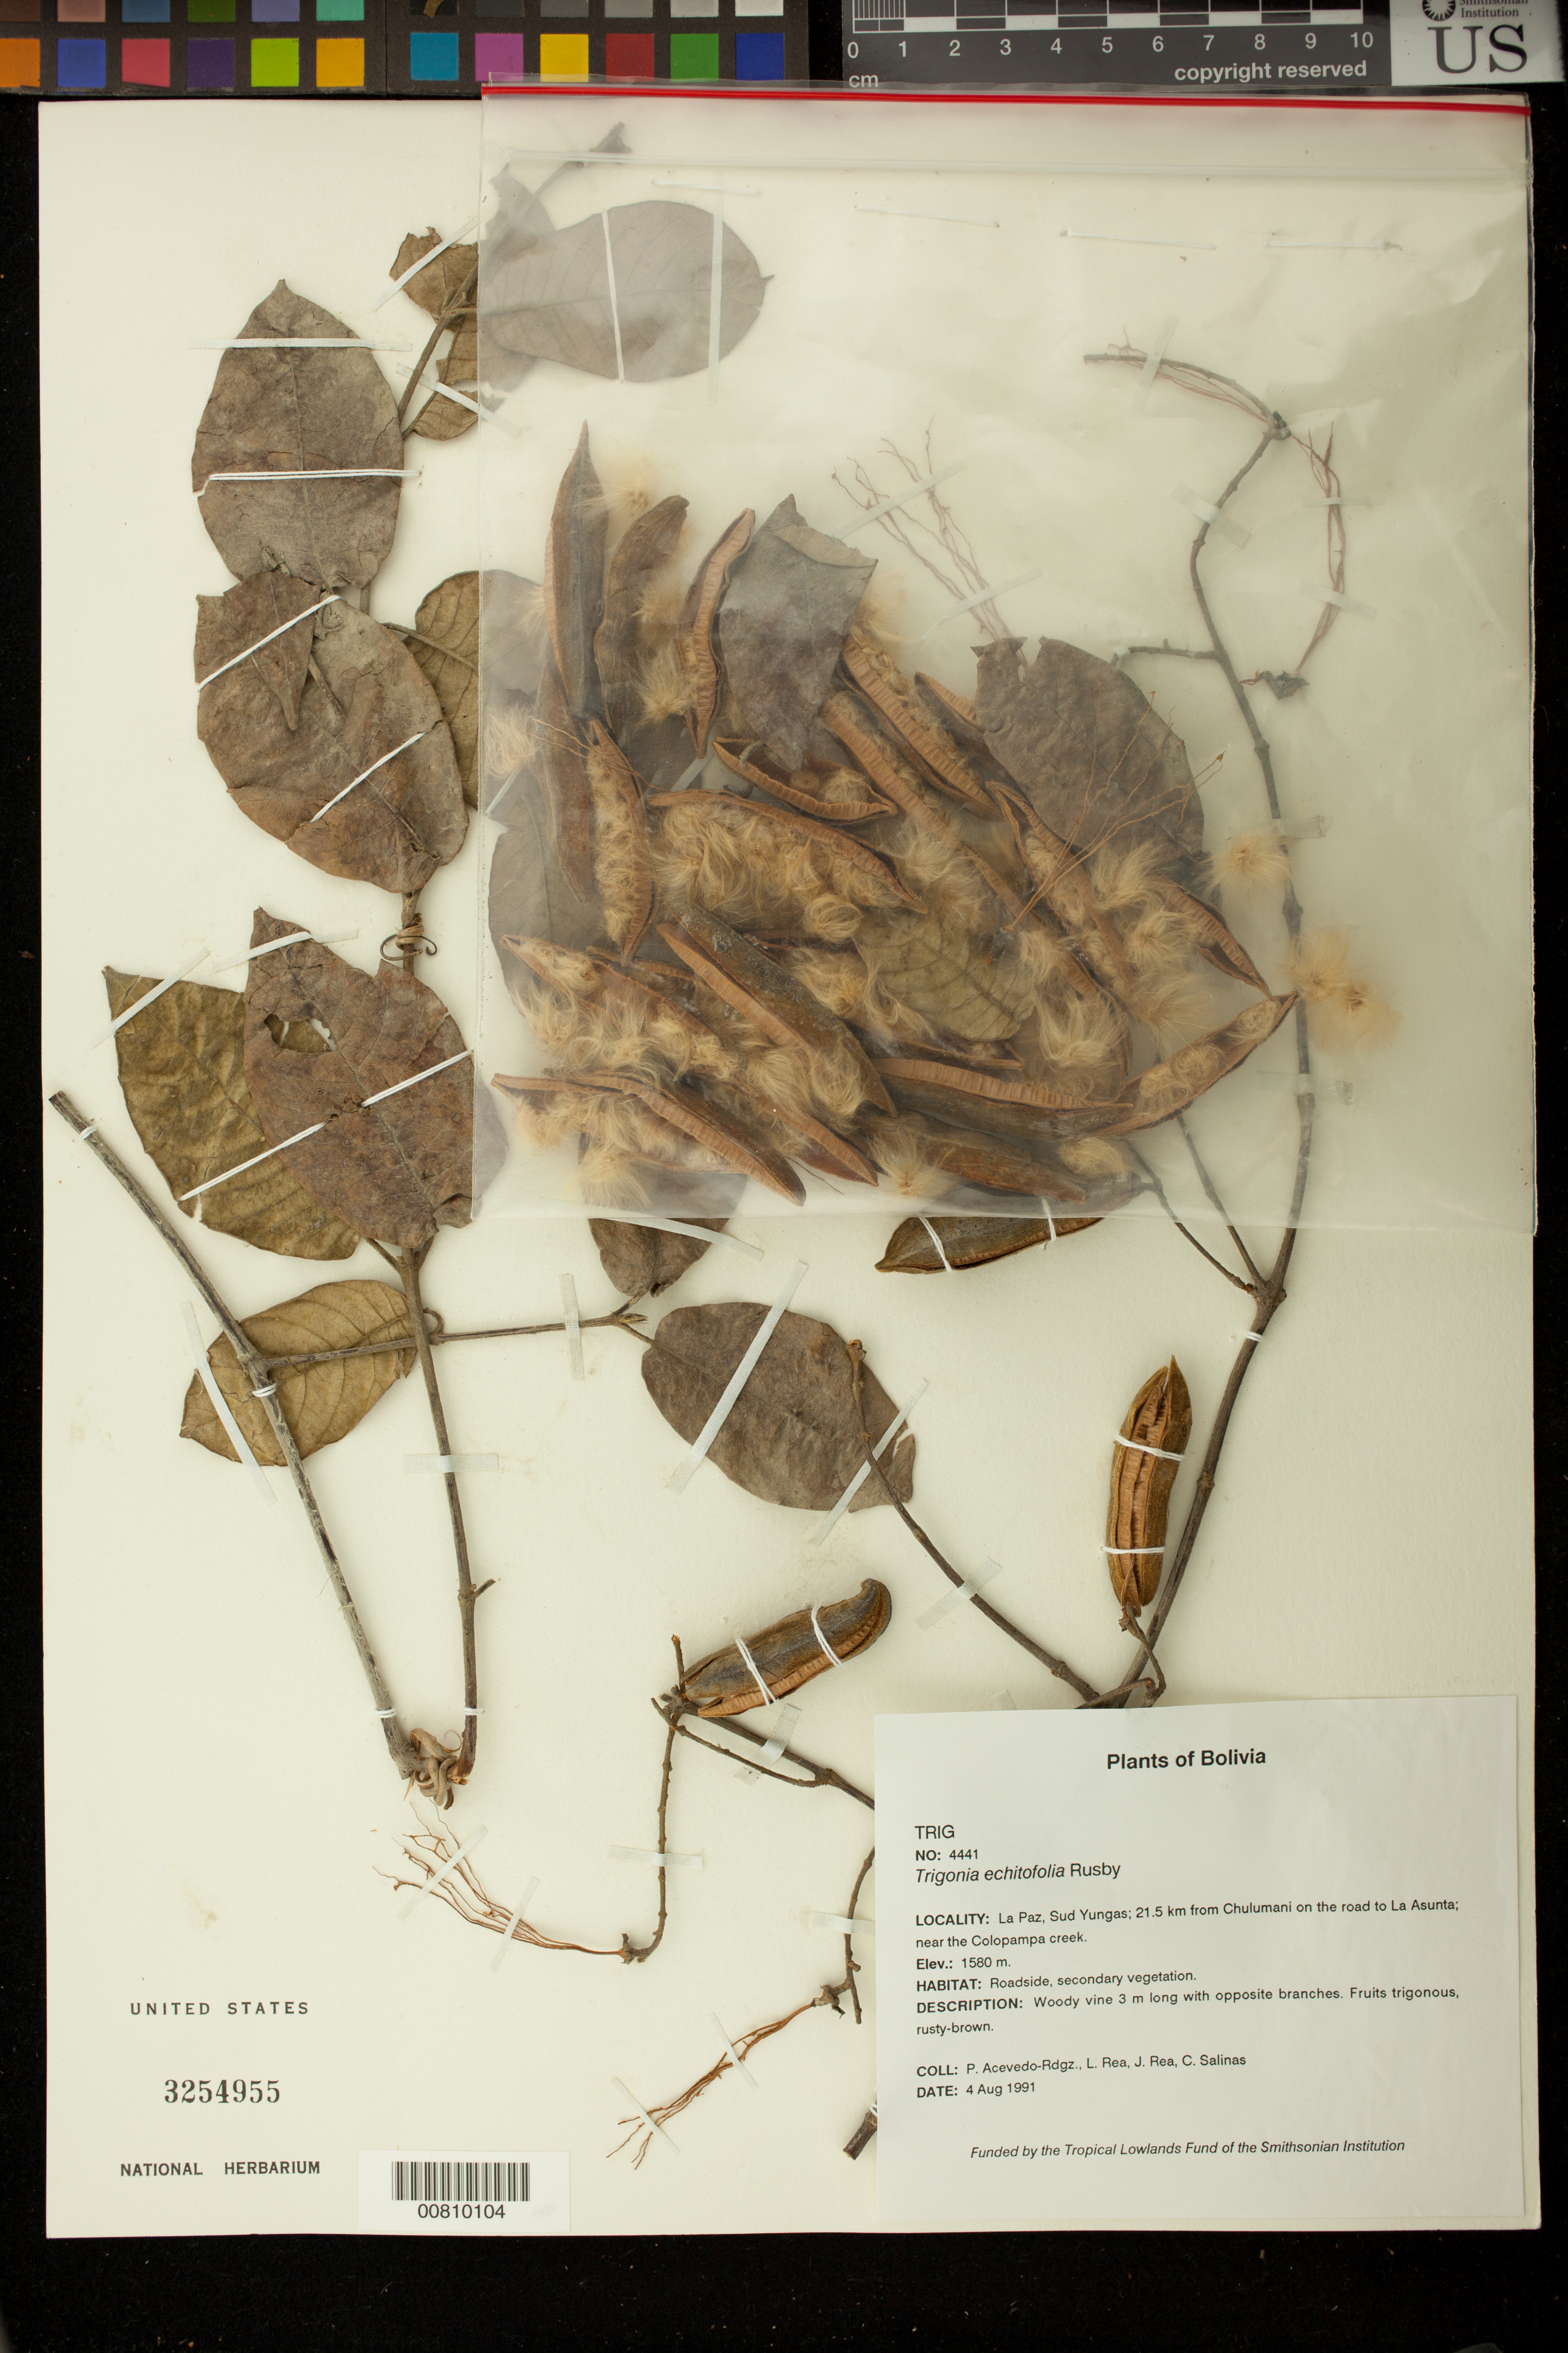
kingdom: Plantae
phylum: Tracheophyta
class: Magnoliopsida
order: Malpighiales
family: Trigoniaceae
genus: Trigonia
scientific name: Trigonia echiteifolia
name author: Rusby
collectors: P. Acevedo-Rodr., L. Rea, J. Rea & C. Salinas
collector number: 4441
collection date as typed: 04 Aug 1991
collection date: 1991-08-04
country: Bolivia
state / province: La Paz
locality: Sud Yungas; 21.5 km from Chulumani on the road to La Asunta; near the Colopampa creek.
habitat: Roadside, secondary vegetation.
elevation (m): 1580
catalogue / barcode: US 3254955